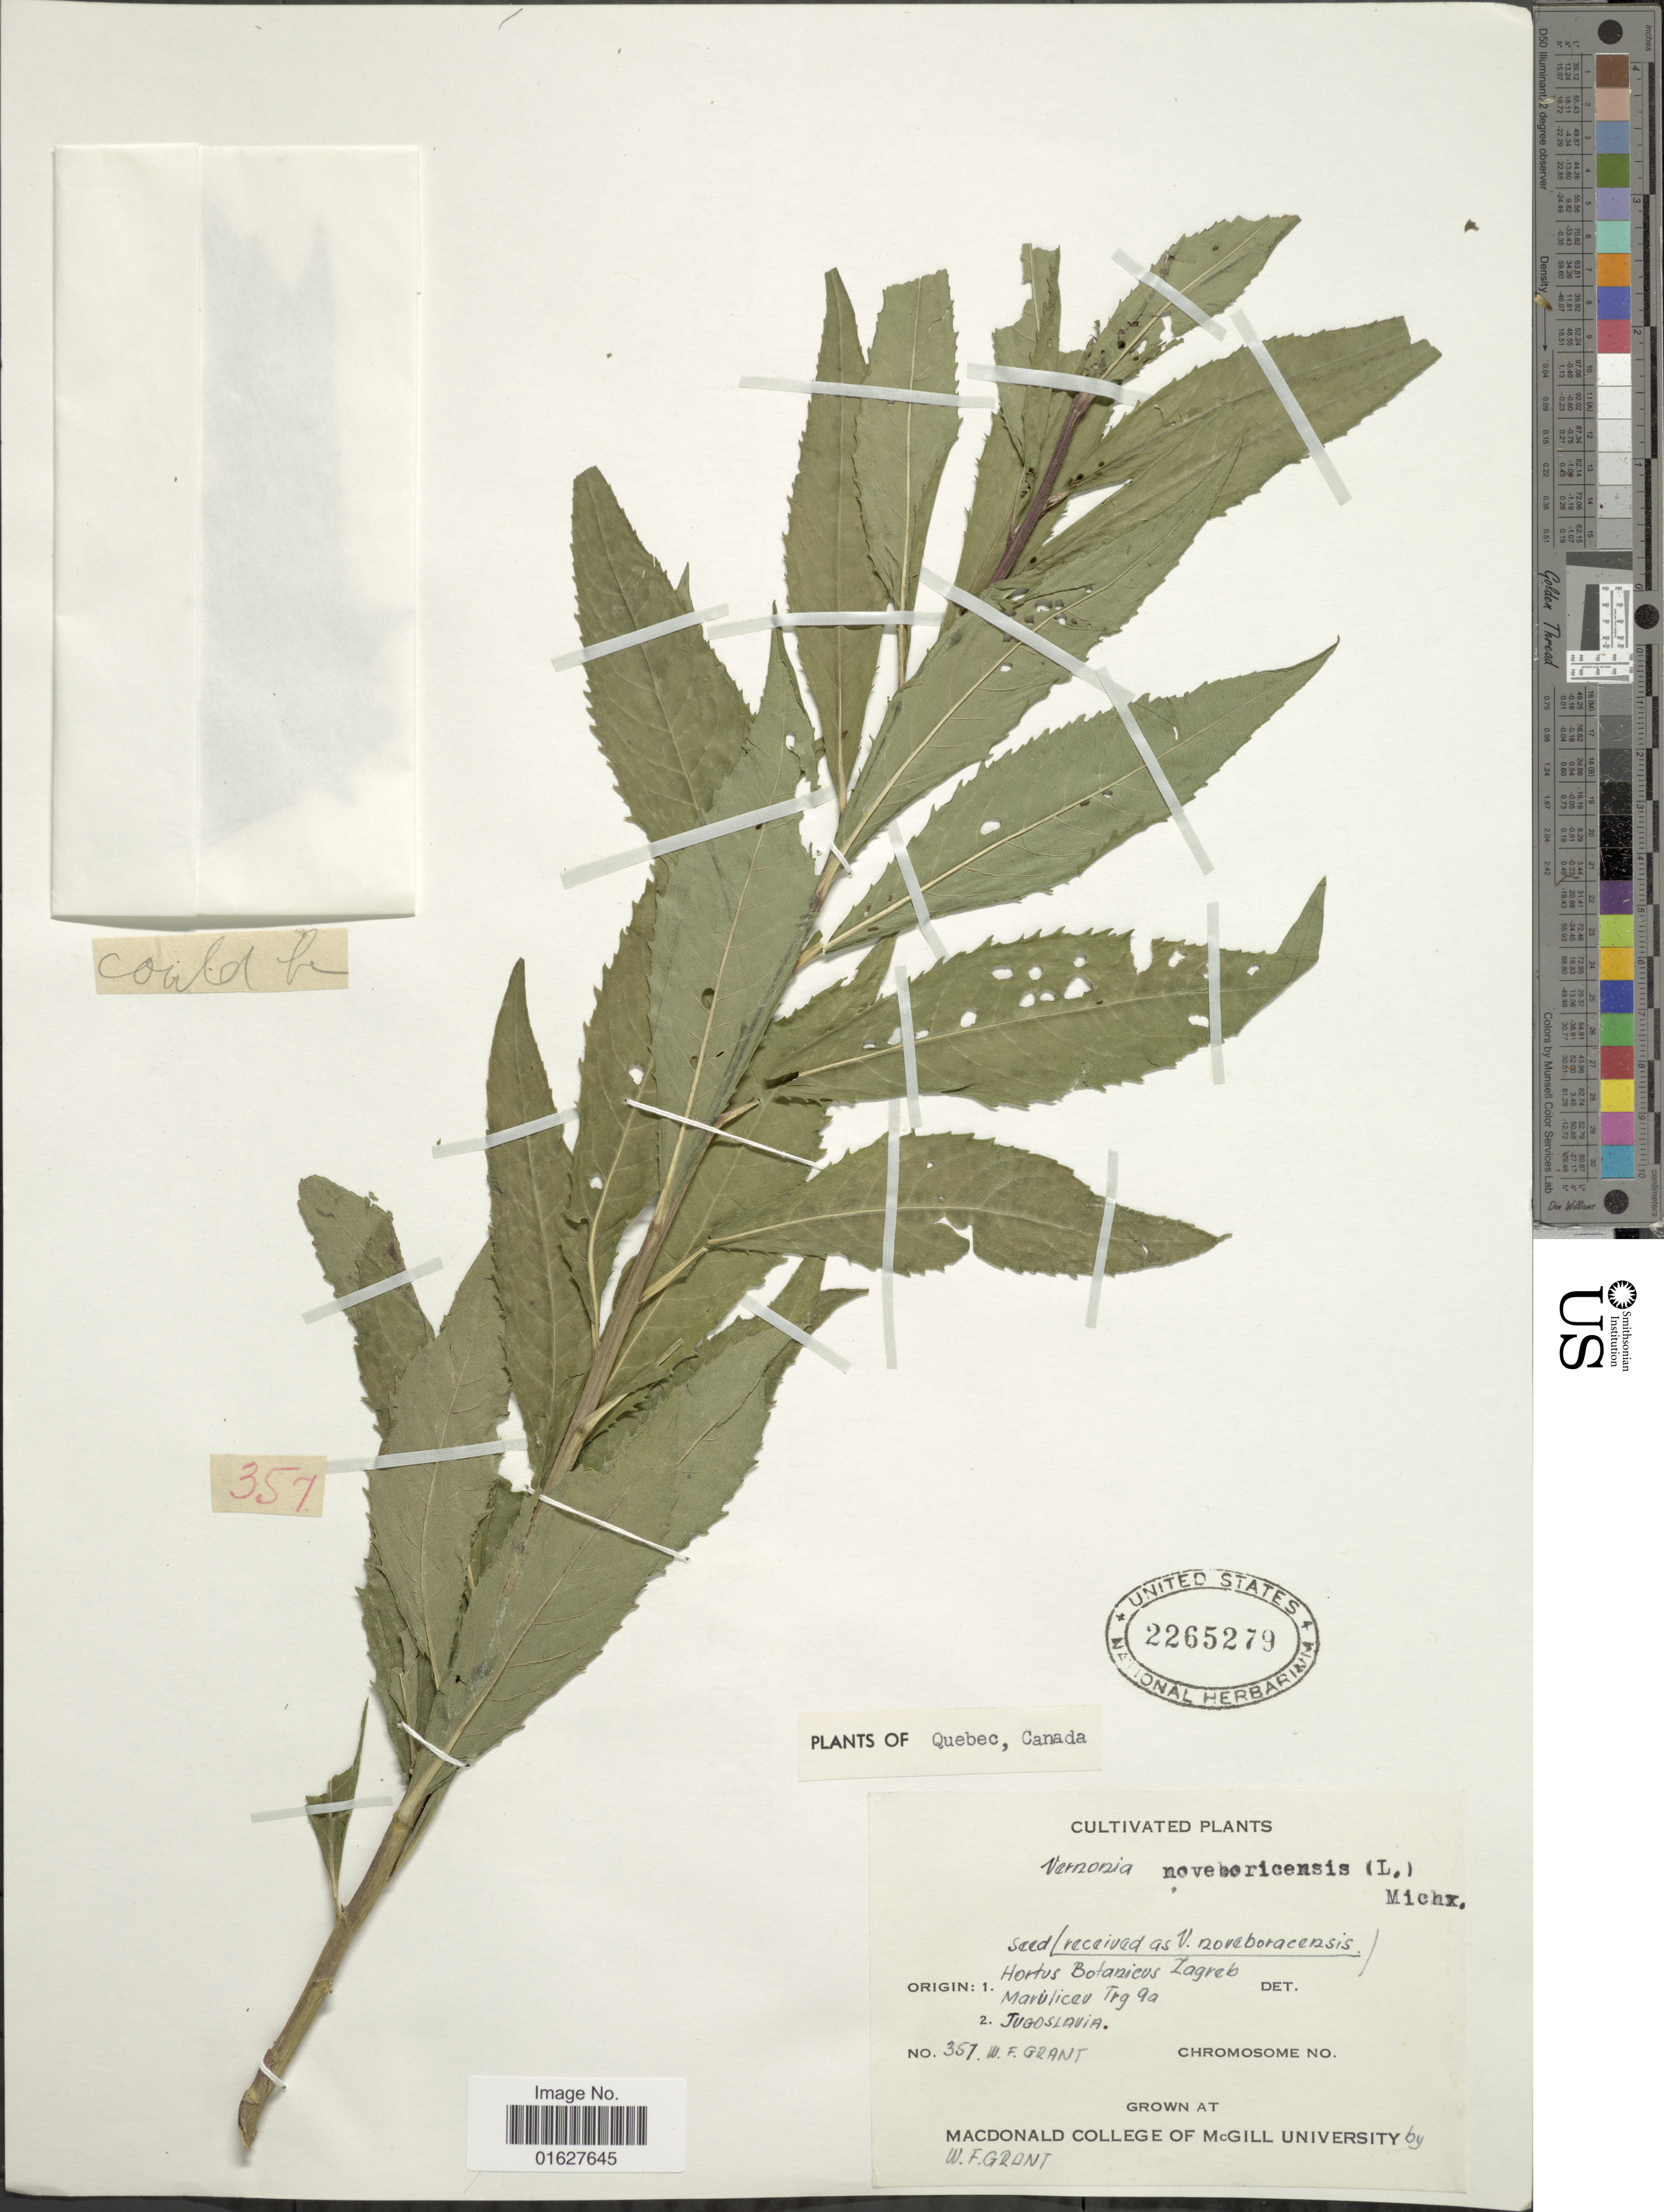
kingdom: Plantae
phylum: Tracheophyta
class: Magnoliopsida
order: Asterales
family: Asteraceae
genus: Vernonia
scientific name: Vernonia noveboracensis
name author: (L.) Michx.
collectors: W. Grant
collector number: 357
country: Canada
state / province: Quebec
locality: Quebec, Canada. Grown at MacDonald College of McGill University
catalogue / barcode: US 2265279